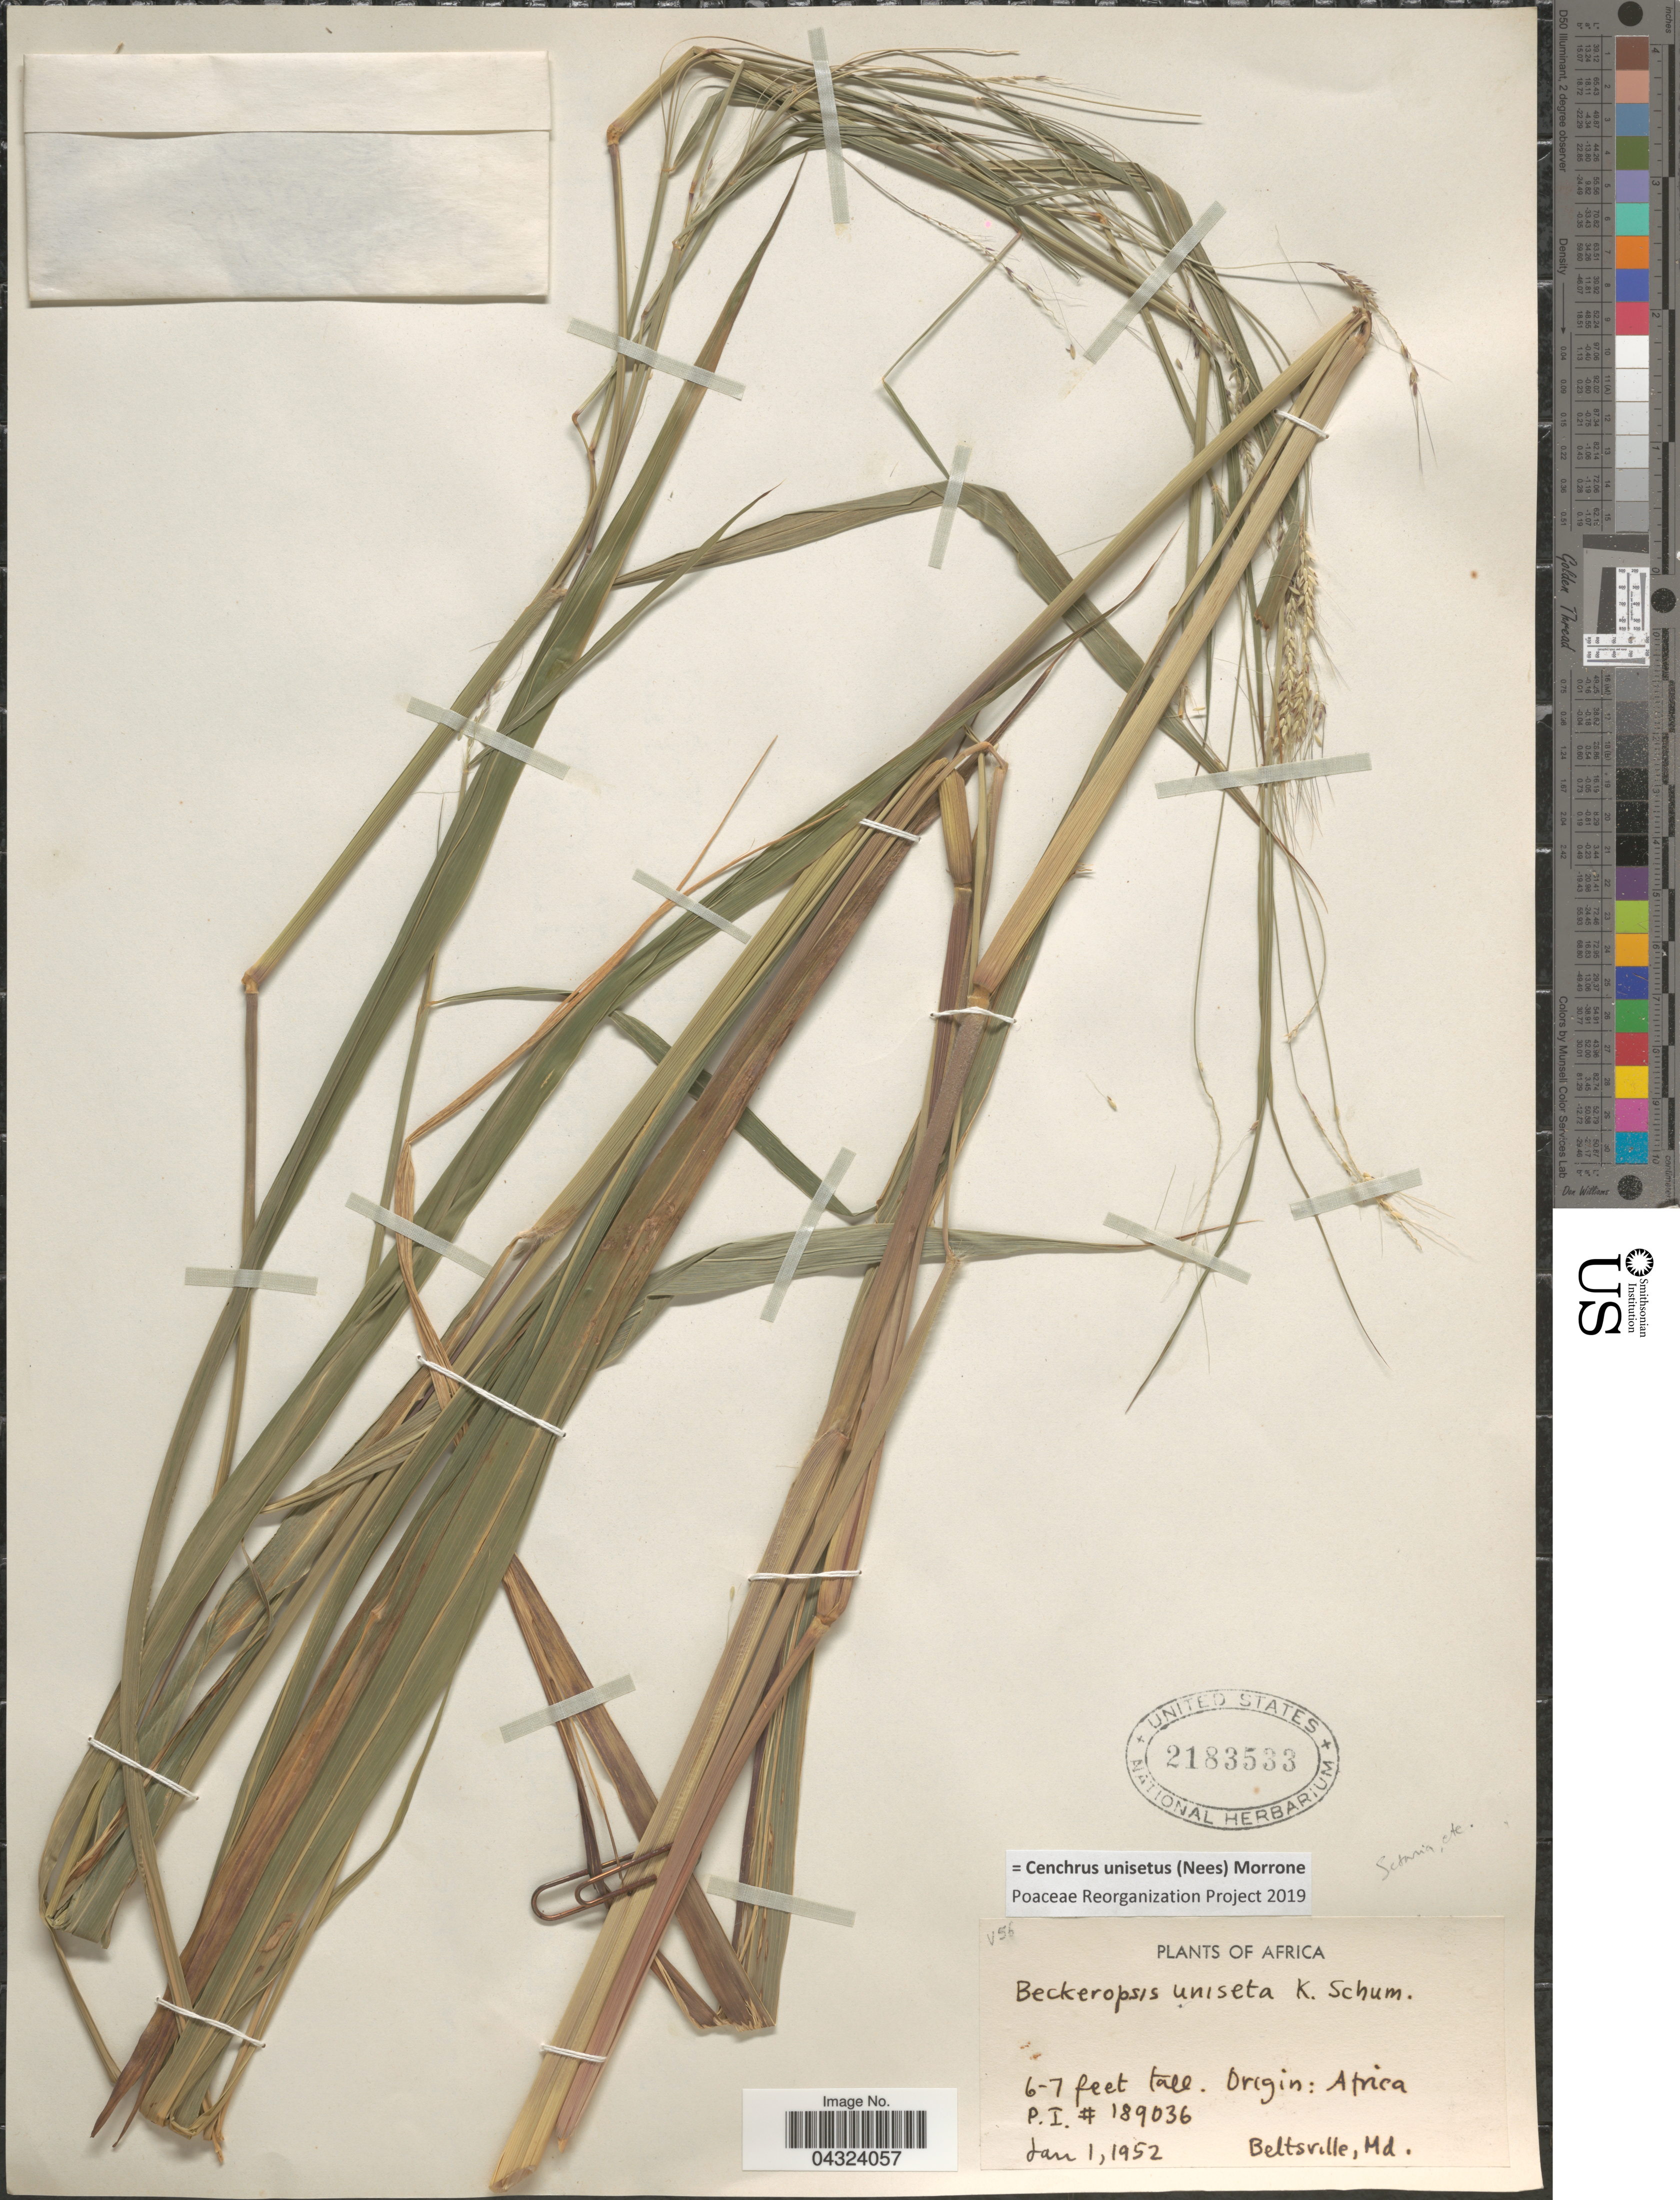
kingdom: Plantae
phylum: Tracheophyta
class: Liliopsida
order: Poales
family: Poaceae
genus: Cenchrus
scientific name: Cenchrus unisetus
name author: (Nees) Morrone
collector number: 189036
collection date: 1952-01-01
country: United States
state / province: Maryland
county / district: Prince George's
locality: Beltsville.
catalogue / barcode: US 2183533